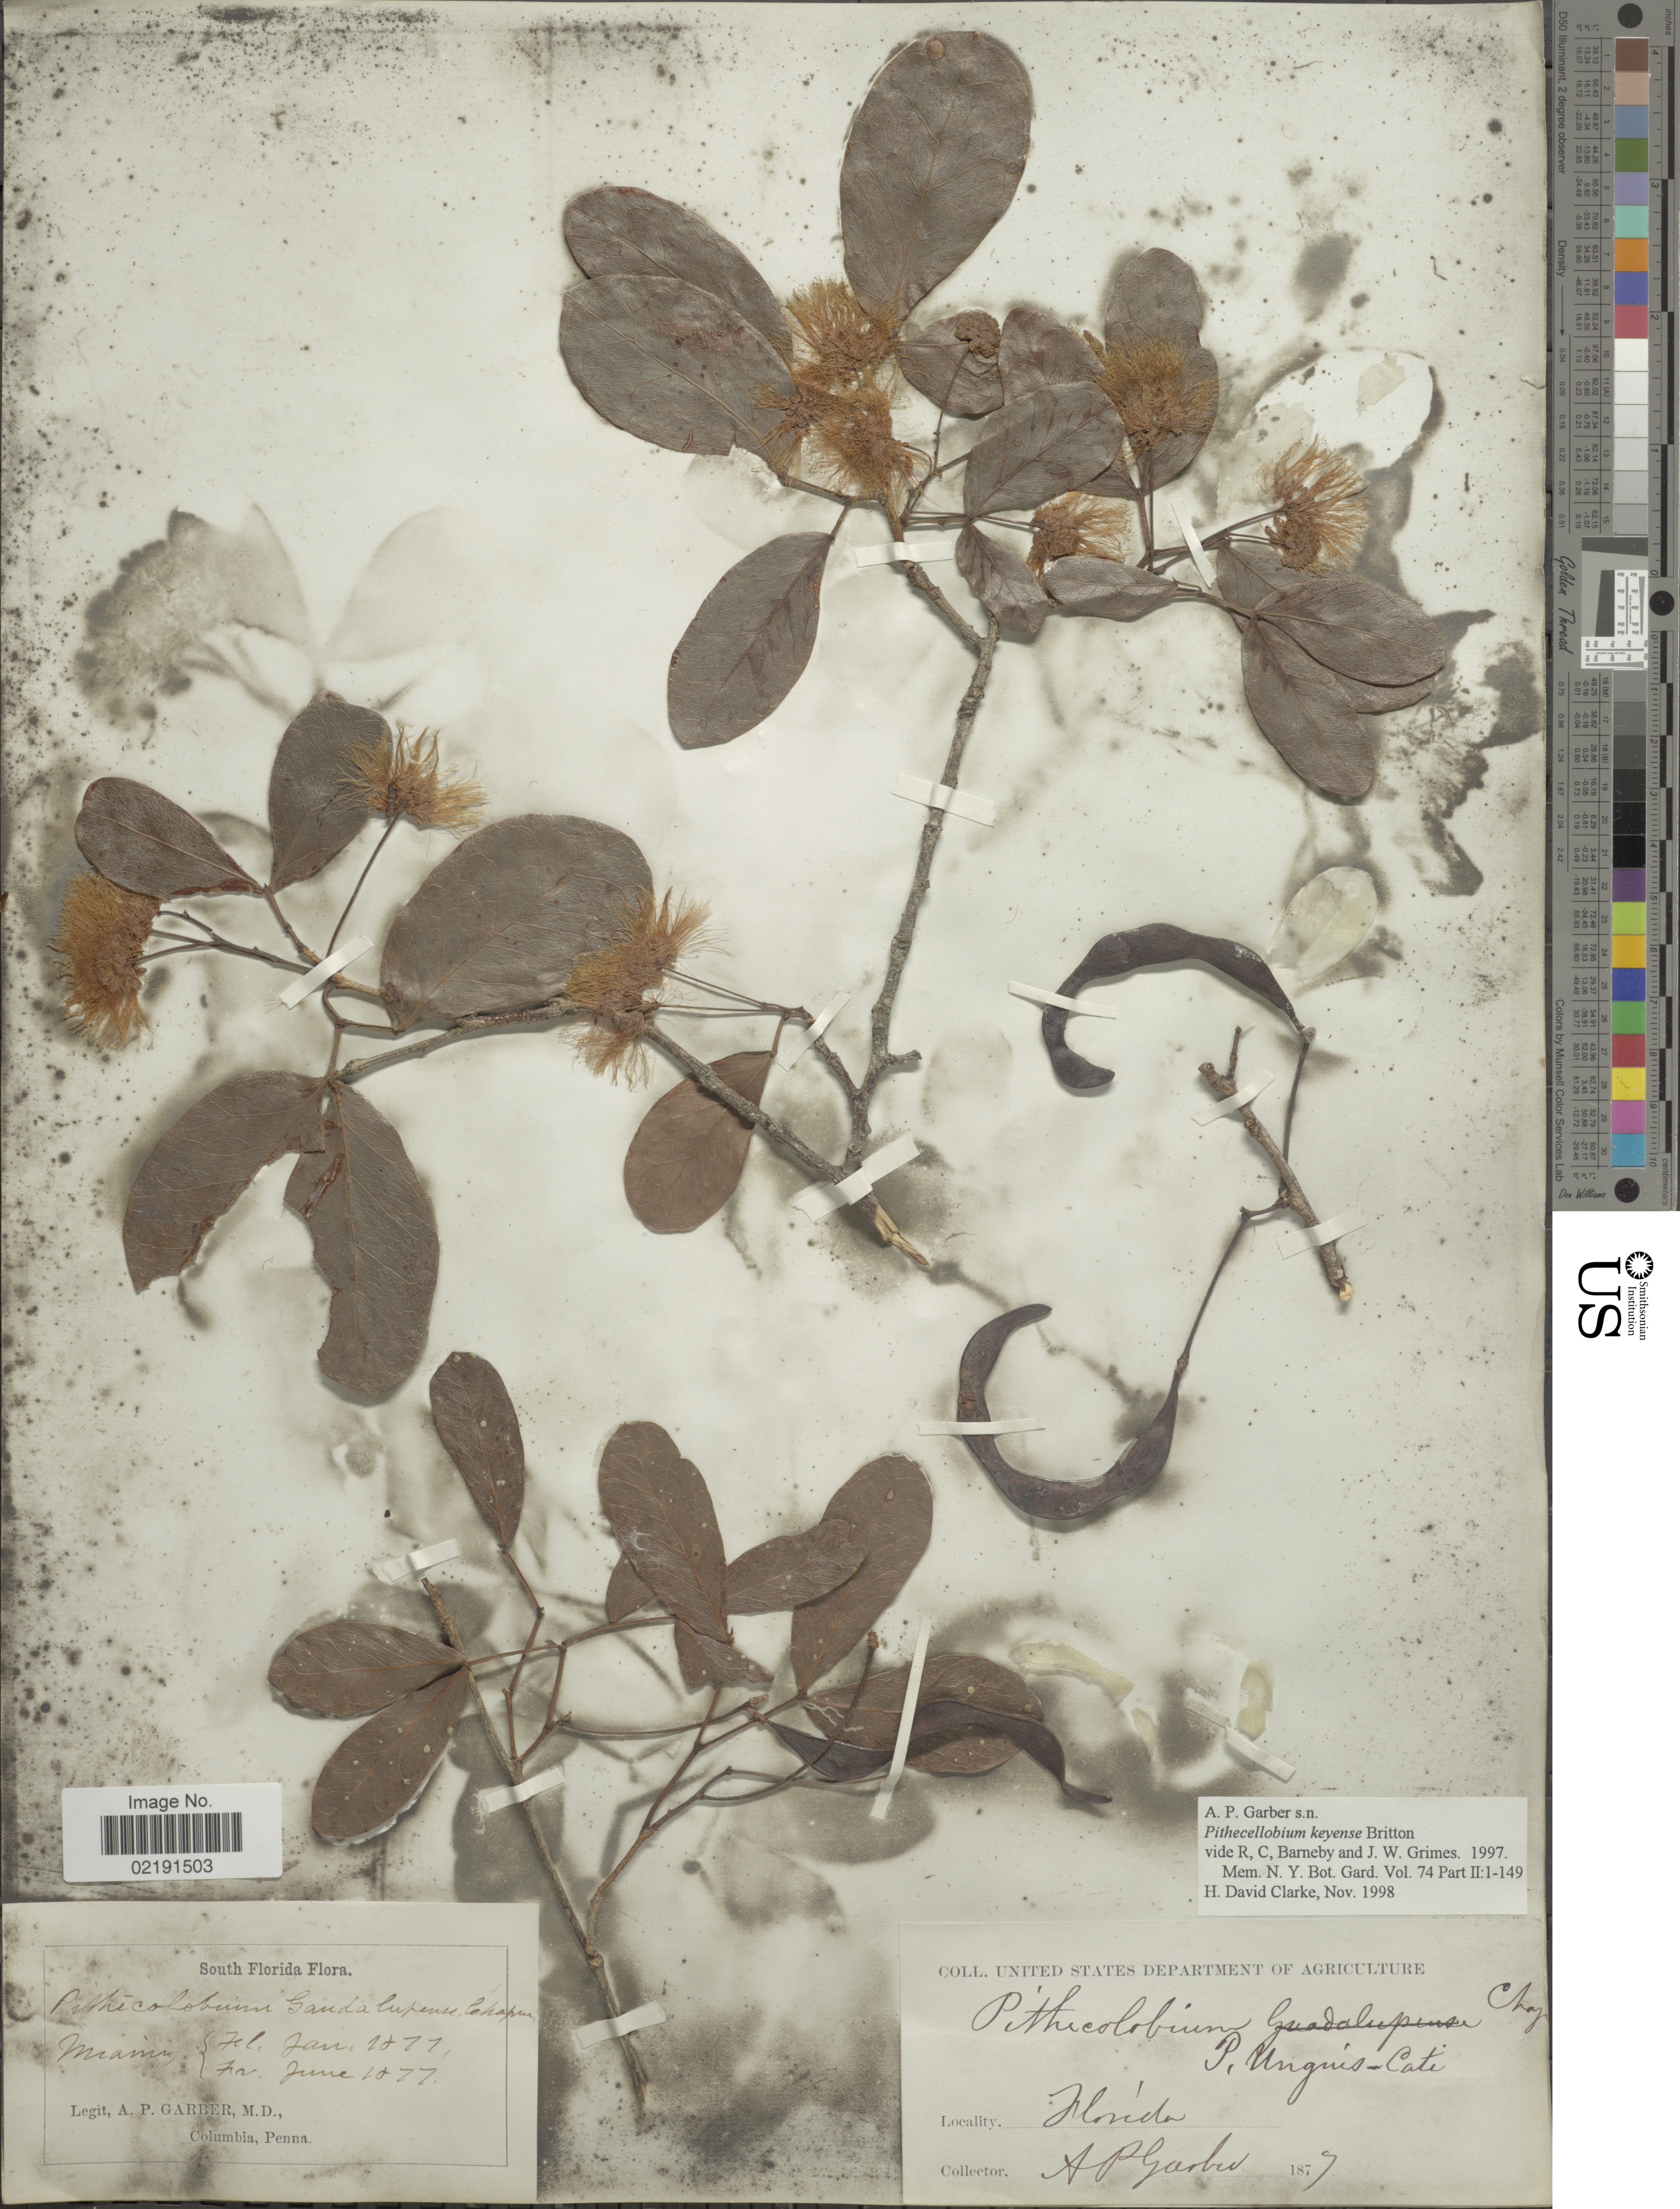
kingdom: Plantae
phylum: Tracheophyta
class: Magnoliopsida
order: Fabales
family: Fabaceae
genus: Pithecellobium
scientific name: Pithecellobium keyense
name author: Britton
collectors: A. P. Garber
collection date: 1877-01/1877-06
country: United States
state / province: Florida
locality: South Florida. Miami